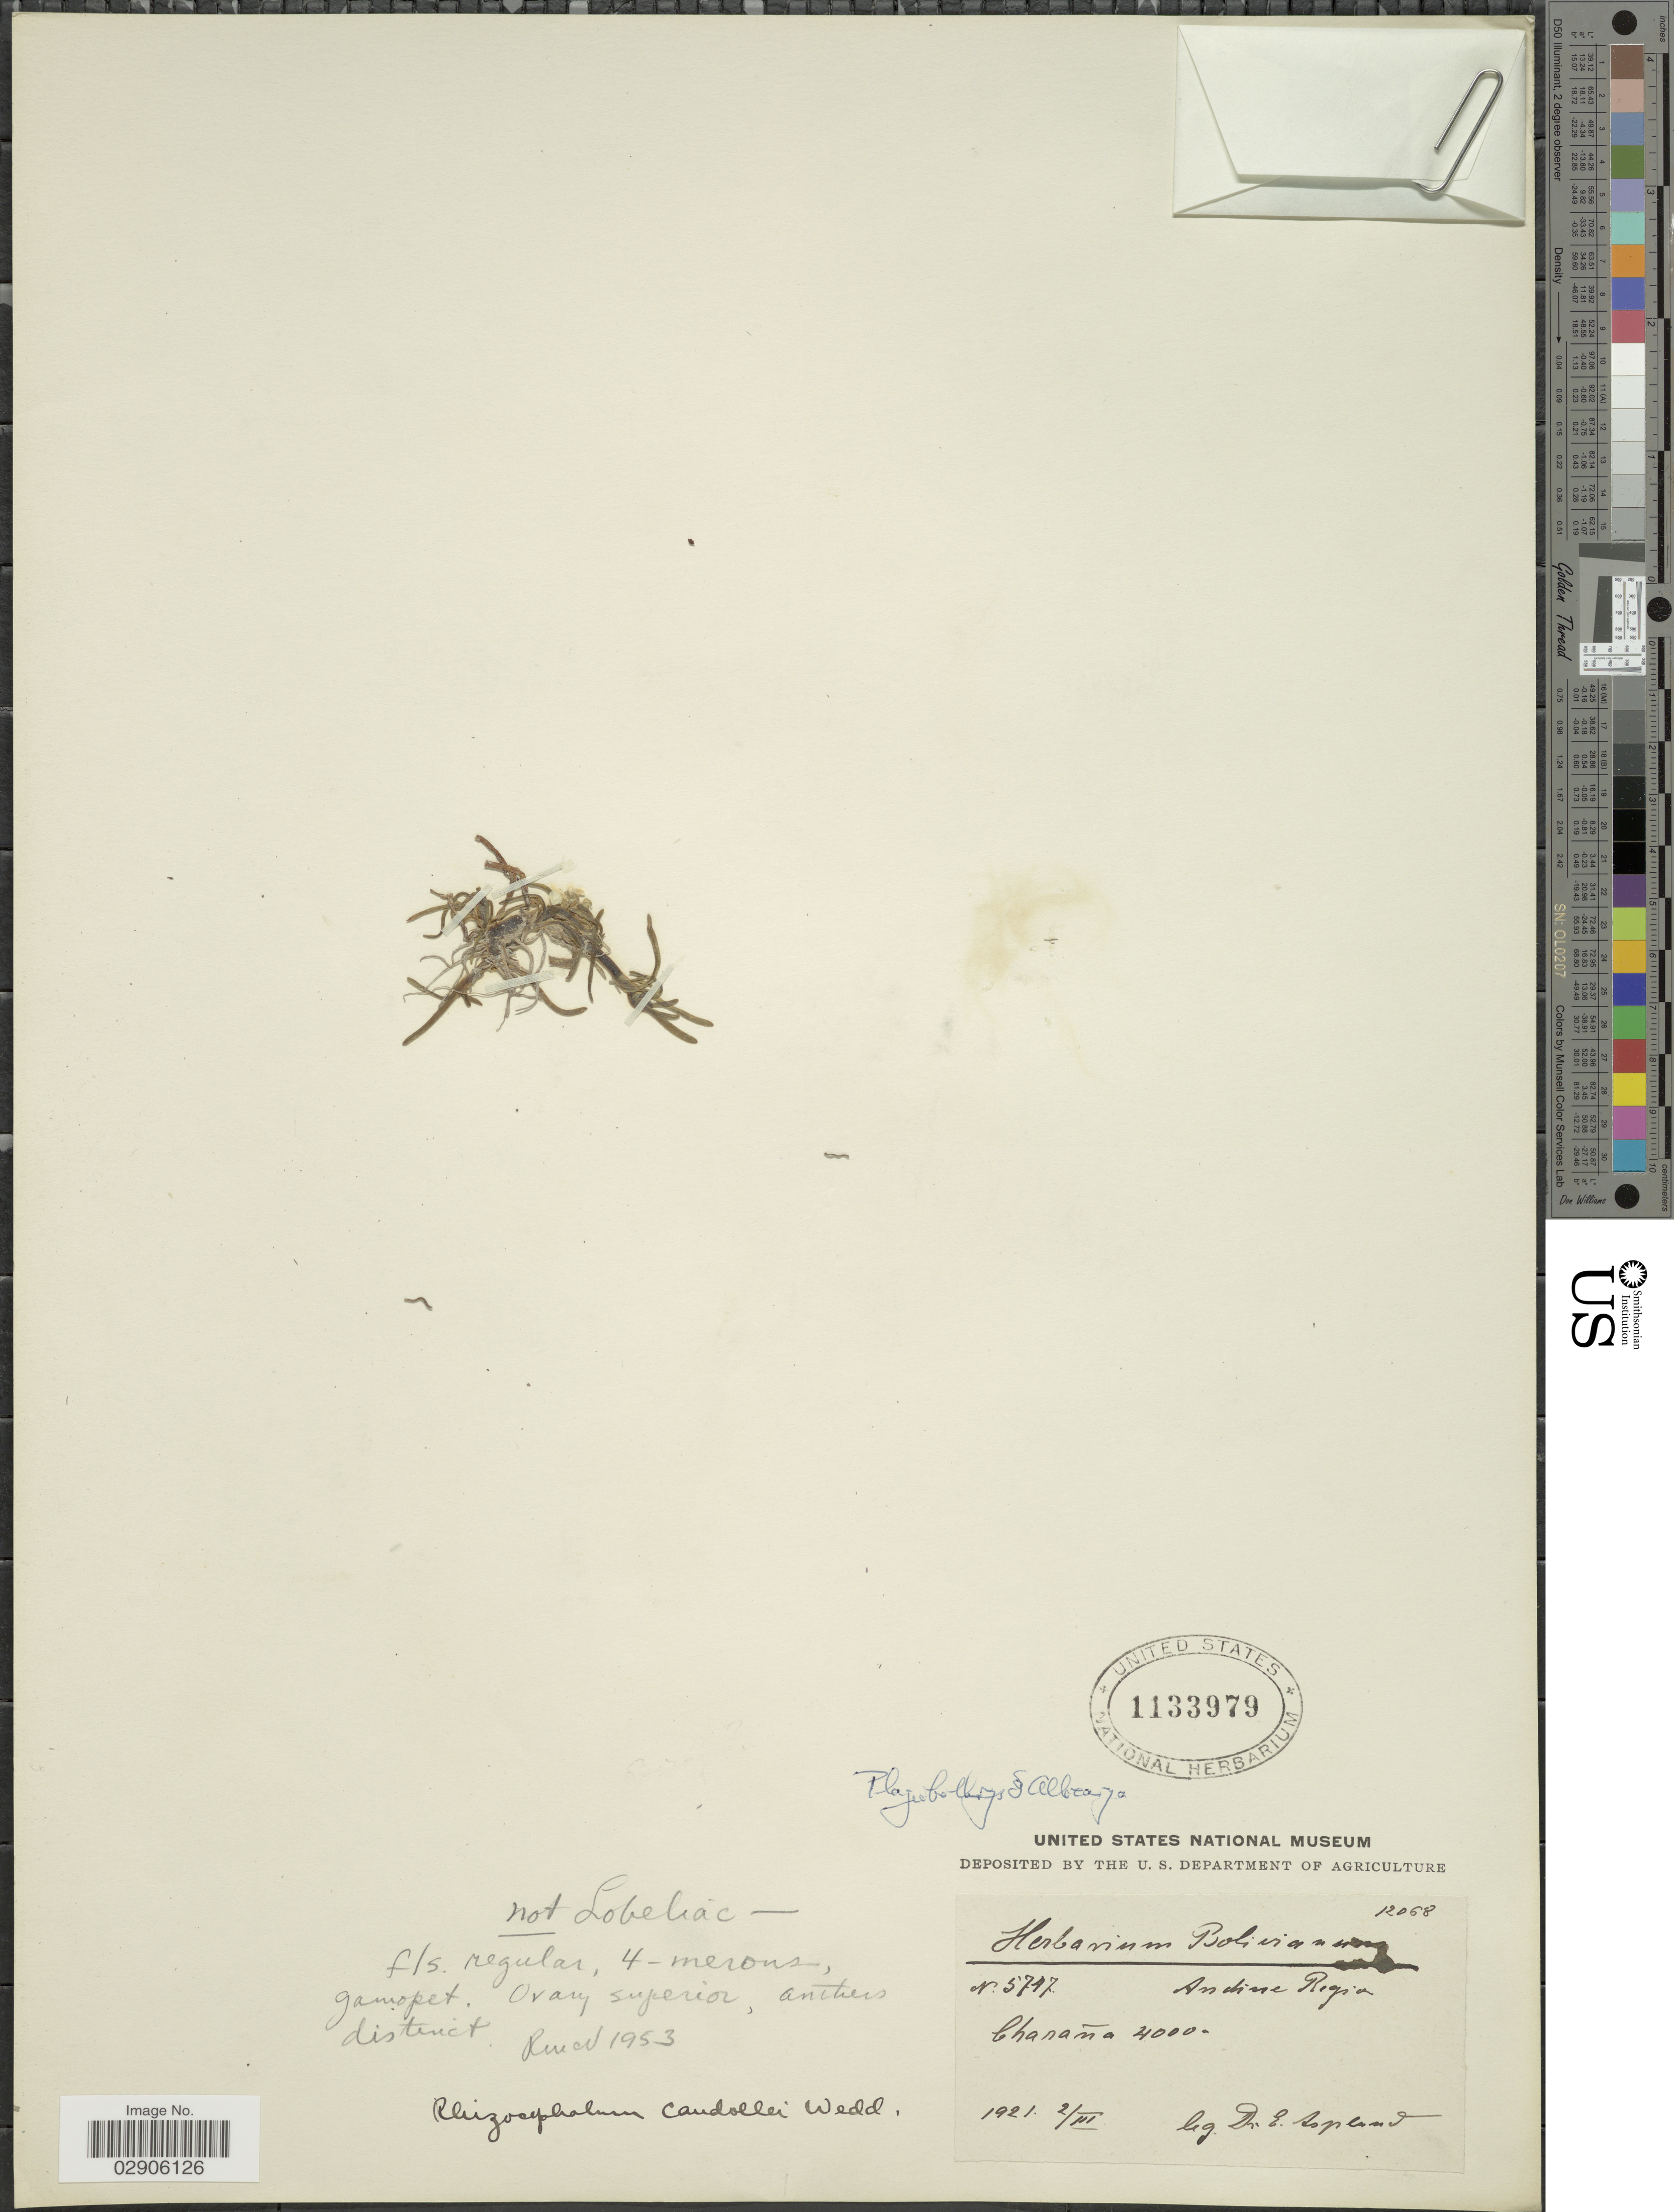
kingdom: Plantae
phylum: Tracheophyta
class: Magnoliopsida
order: Boraginales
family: Boraginaceae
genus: Plagiobothrys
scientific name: Plagiobothrys sp.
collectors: E. Asplund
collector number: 5747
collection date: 1921-03-02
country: Bolivia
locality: Andine Regio, Charaña.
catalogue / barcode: US 1133979